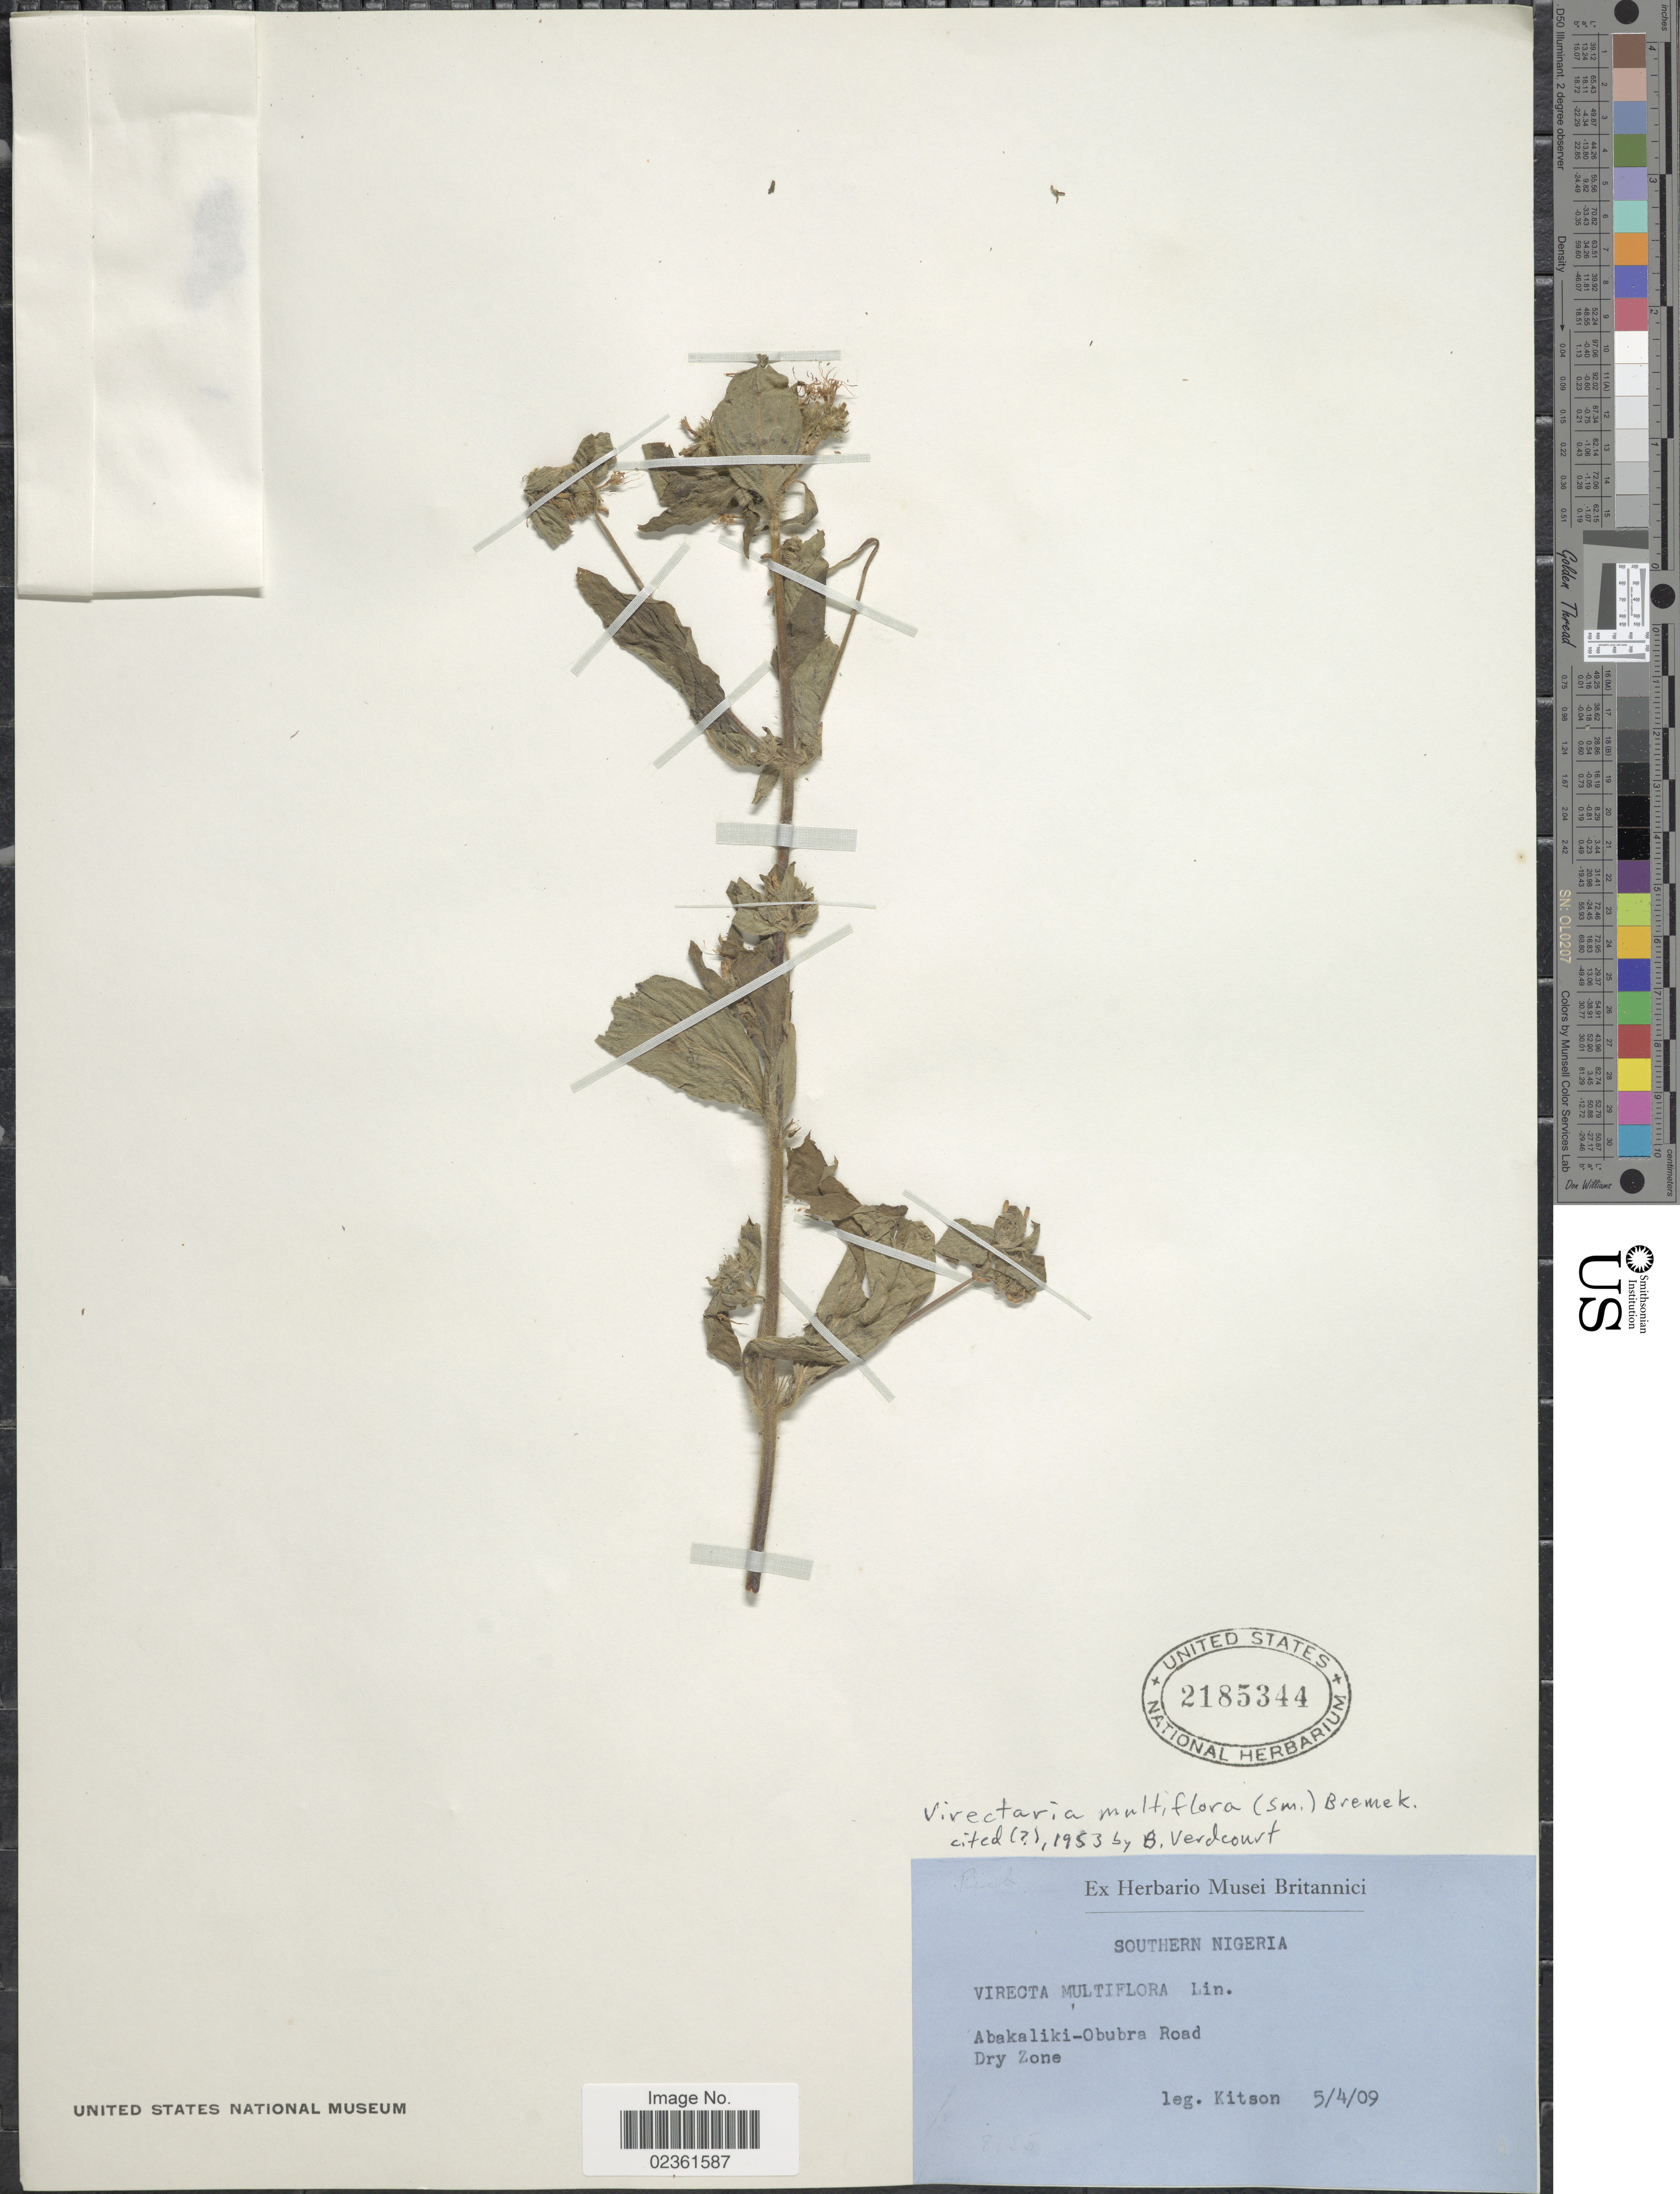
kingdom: Plantae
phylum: Tracheophyta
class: Magnoliopsida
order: Gentianales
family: Rubiaceae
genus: Virectaria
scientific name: Virectaria multiflora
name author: (Sm.) Bremek.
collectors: Kitson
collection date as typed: Transcribed d/m/y: 5/4/9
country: Nigeria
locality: Southern Nigeria, Abakaliki-Obubra Road, Dry Zone.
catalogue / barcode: US 2185344